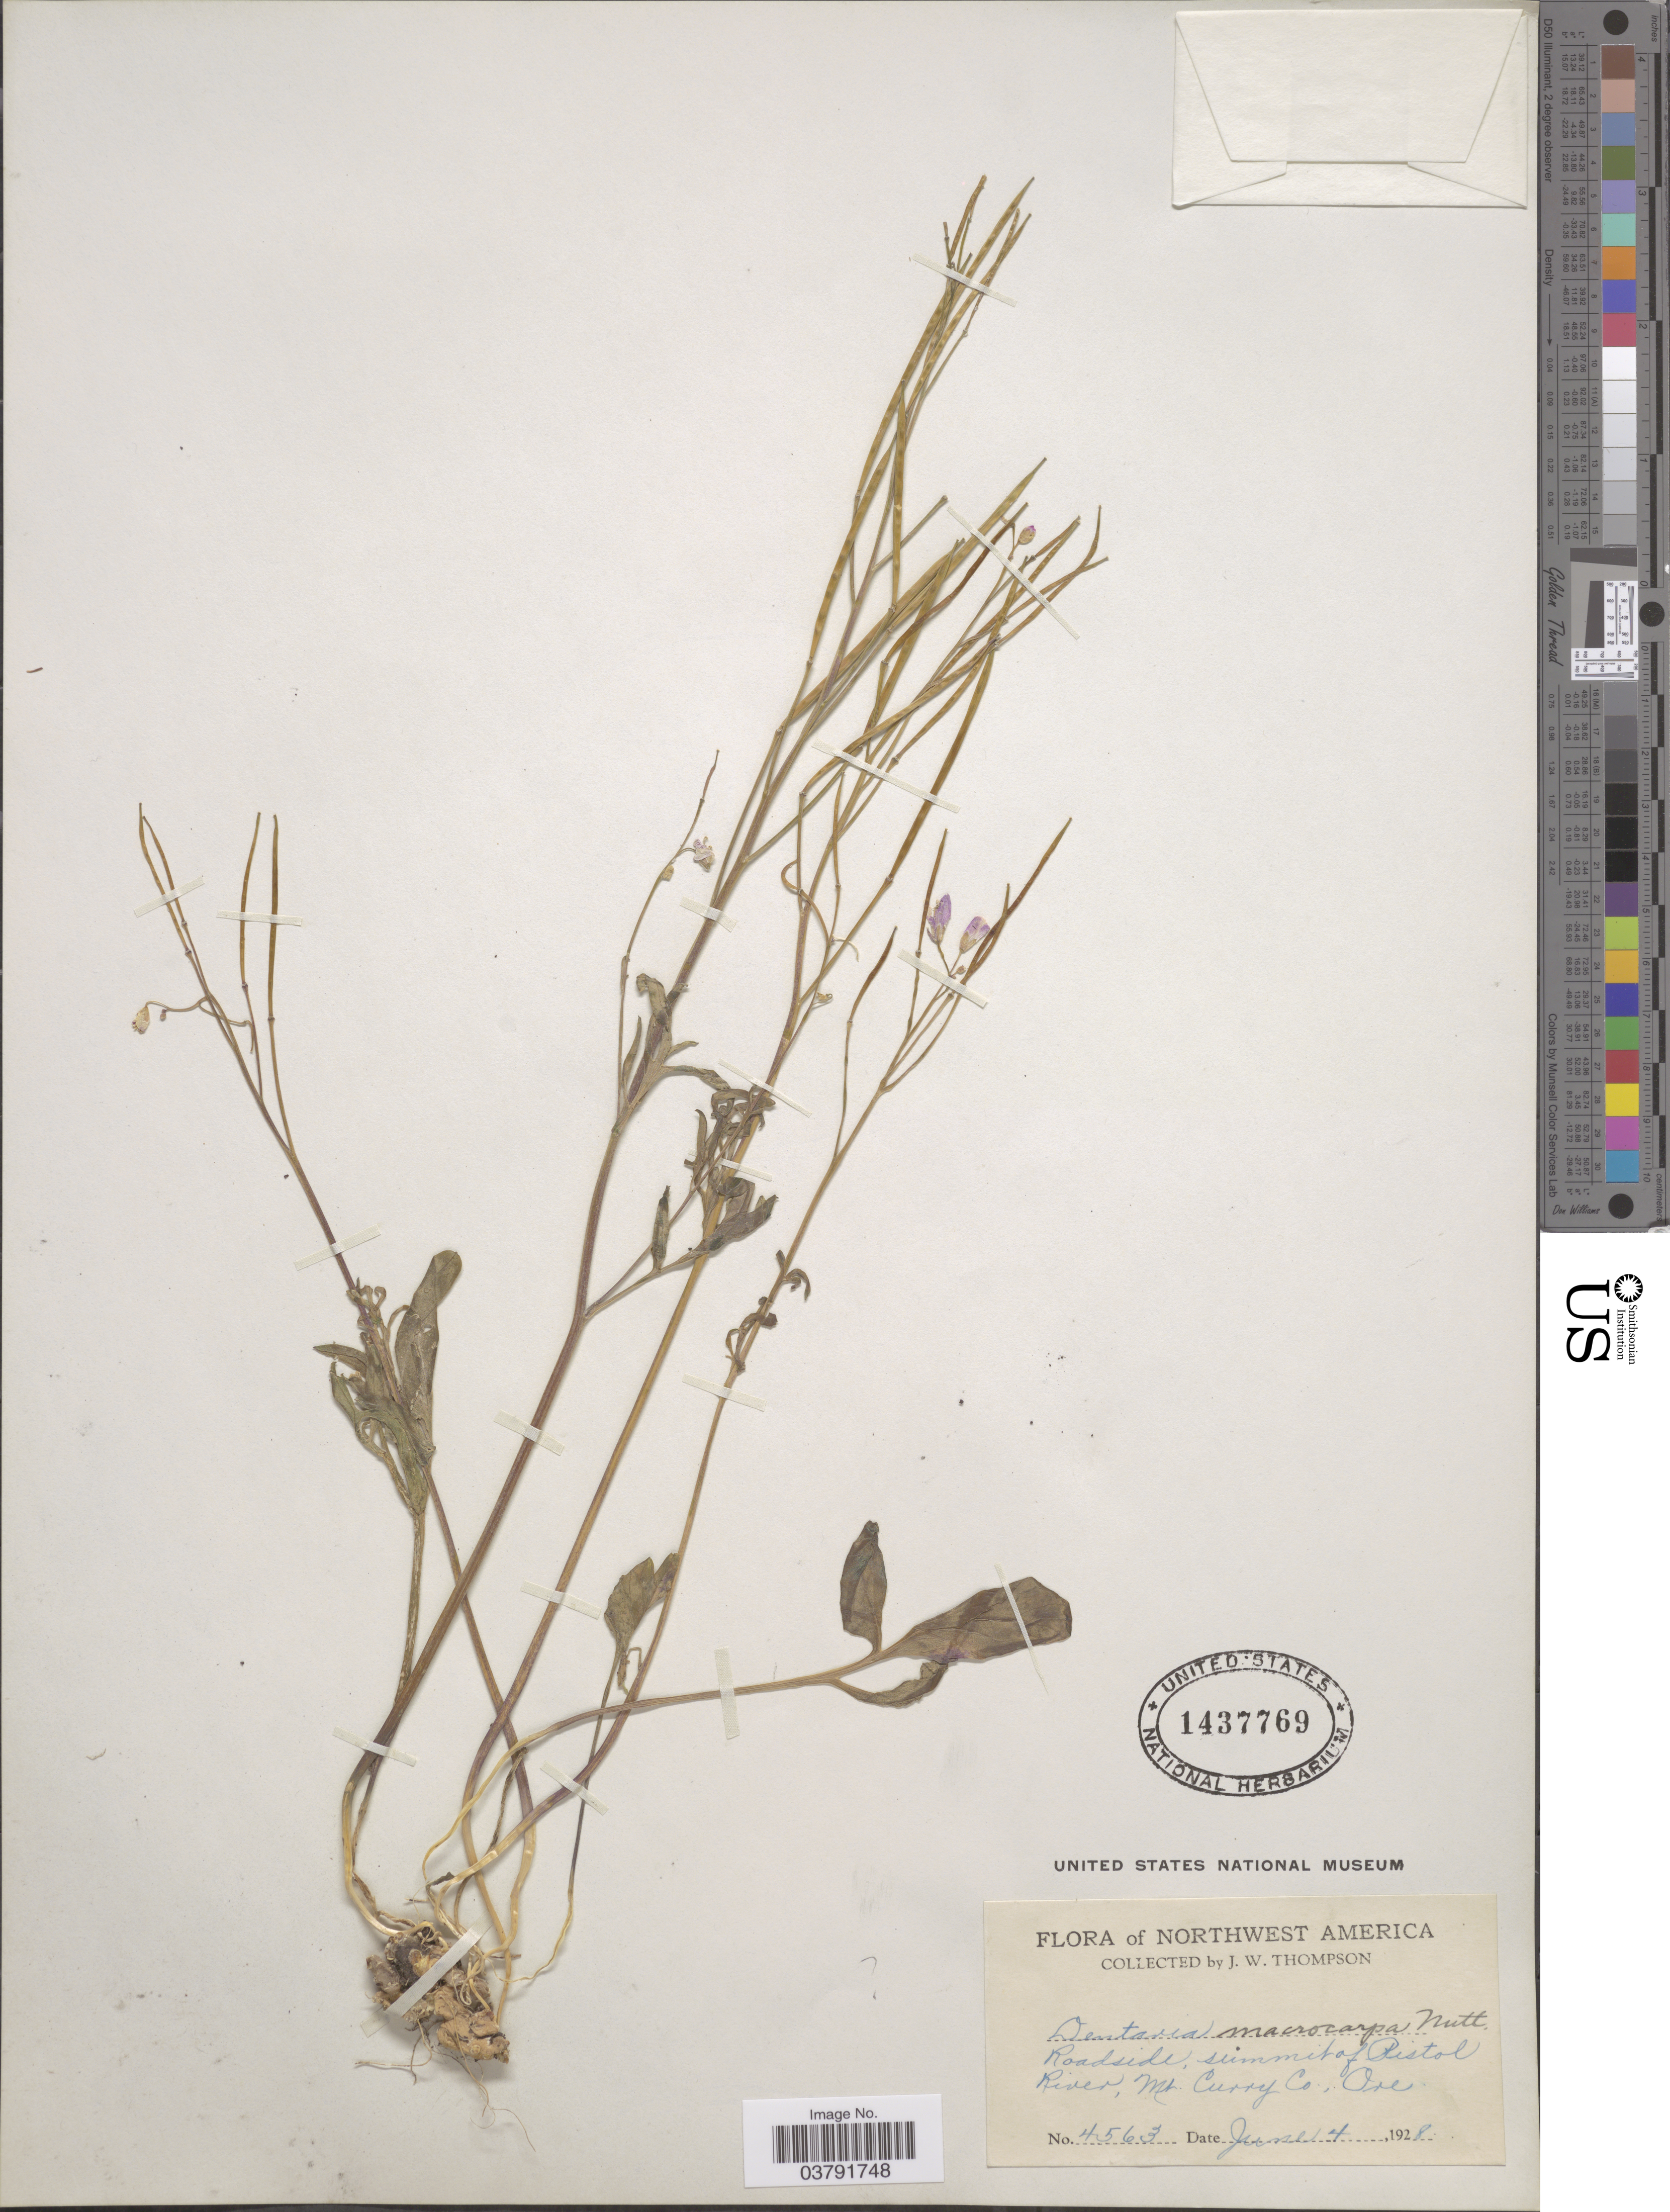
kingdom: Plantae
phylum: Tracheophyta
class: Magnoliopsida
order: Brassicales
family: Brassicaceae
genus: Dentaria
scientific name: Dentaria sp.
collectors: J. Thompson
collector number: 4563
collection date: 1928-06-04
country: United States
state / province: Oregon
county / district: Curry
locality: Northwest America. Roadside summit of Pistol River Mt. Curry Co.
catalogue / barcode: US 1437769